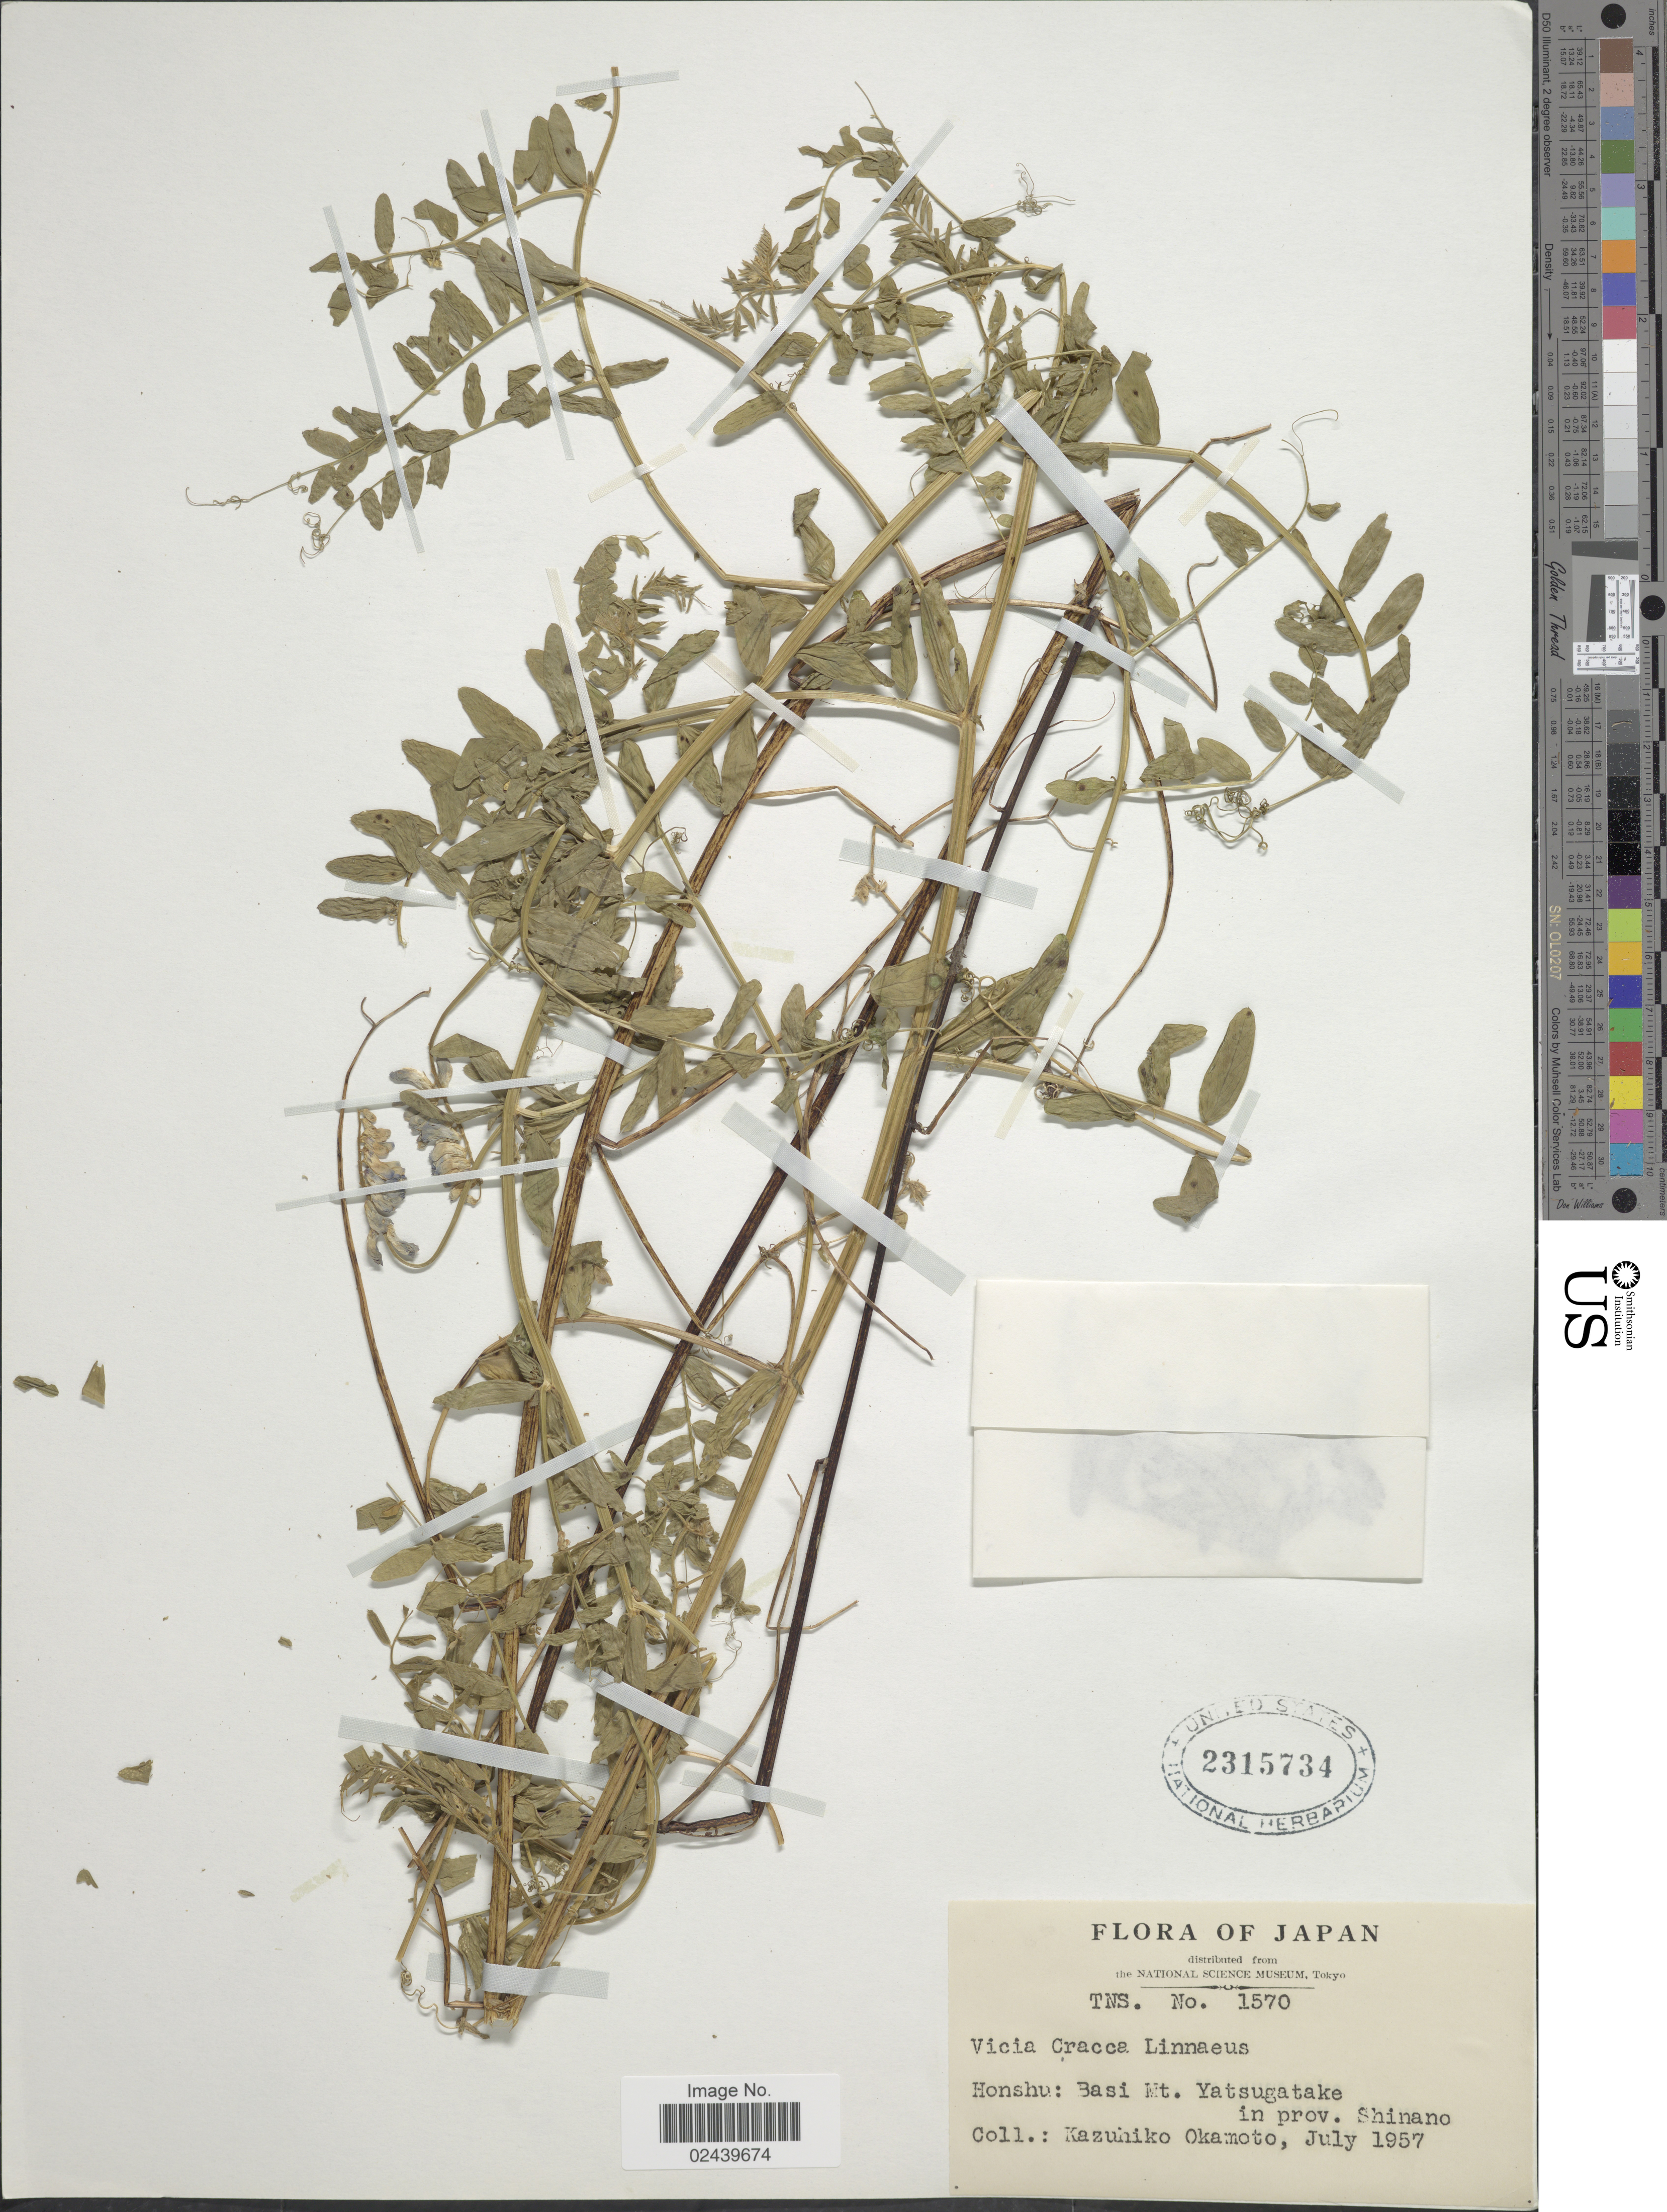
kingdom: Plantae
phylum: Tracheophyta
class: Magnoliopsida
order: Fabales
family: Fabaceae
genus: Vicia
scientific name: Vicia cracca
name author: L.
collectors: K. Okamoto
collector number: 1570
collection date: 1957-07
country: Japan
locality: Honshu: Basi Mt. Yatsugatake in prov. Shinano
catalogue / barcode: US 2315734